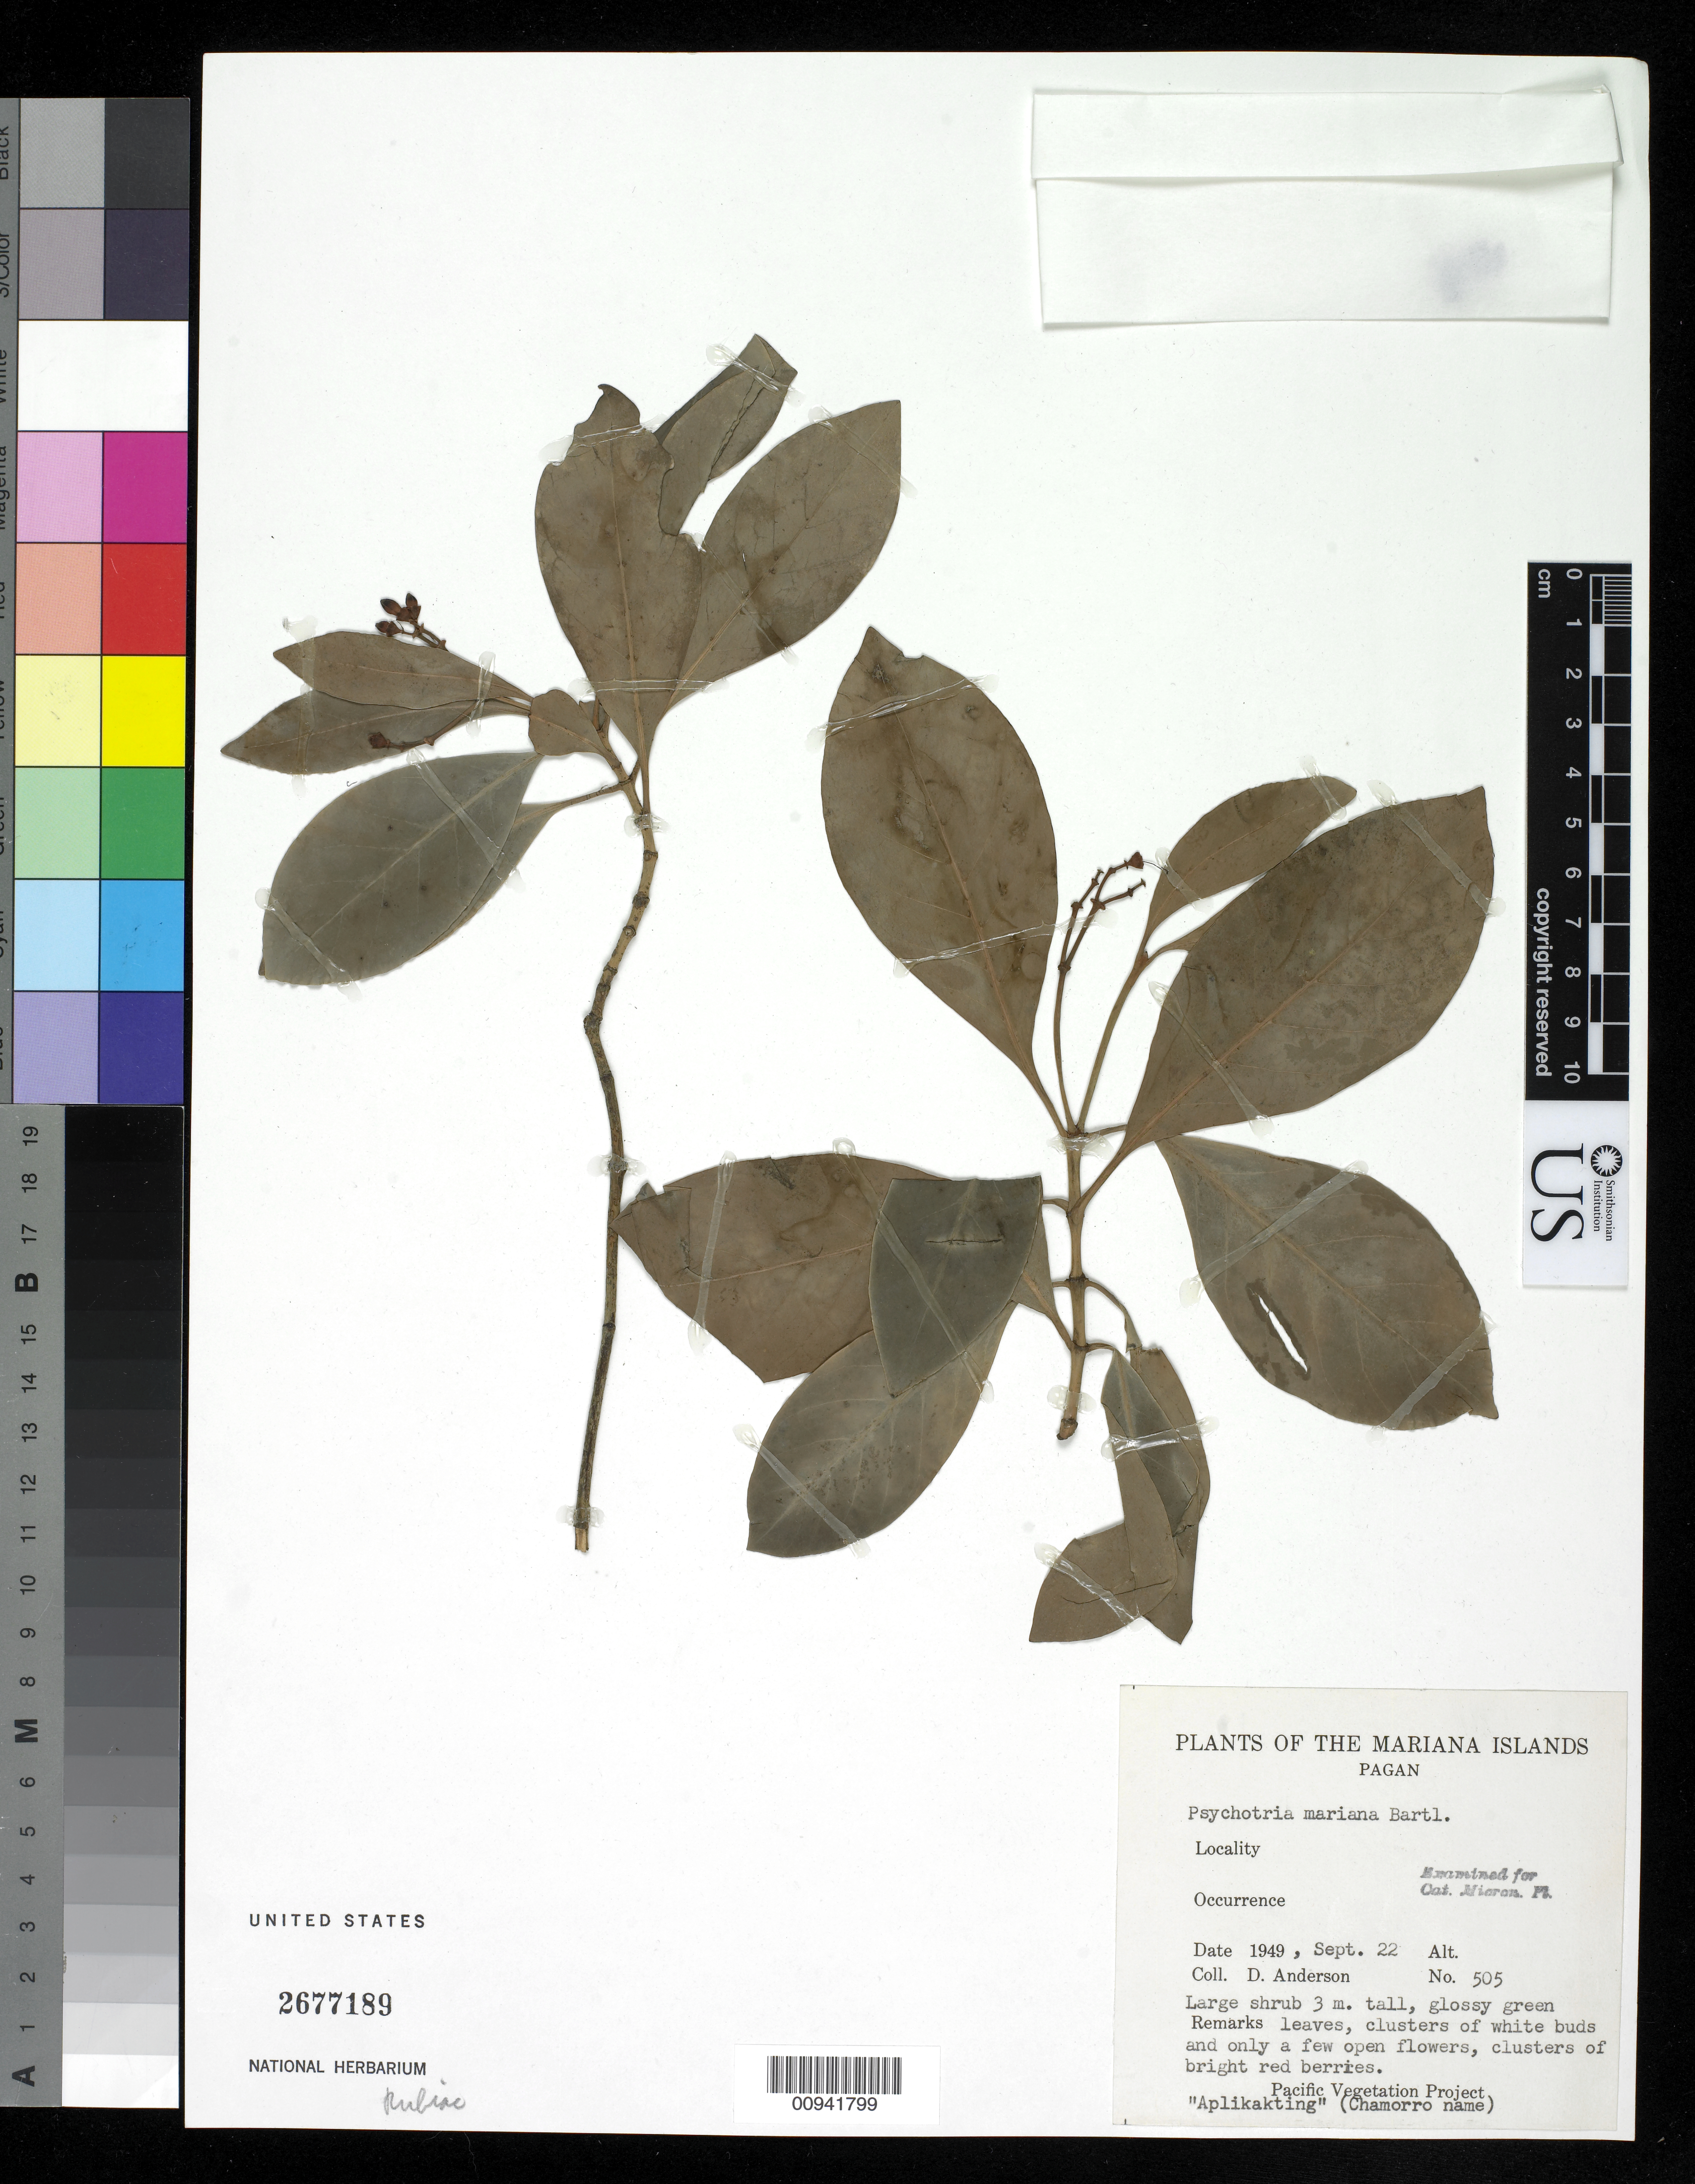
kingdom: Plantae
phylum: Tracheophyta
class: Magnoliopsida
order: Gentianales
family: Rubiaceae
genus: Psychotria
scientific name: Psychotria mariana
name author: Bartl. ex DC.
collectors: D. Anderson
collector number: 505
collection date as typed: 22 Sep 1949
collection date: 1949-09-22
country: Northern Mariana Islands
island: Pagan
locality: Pagan.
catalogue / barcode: US 2677189